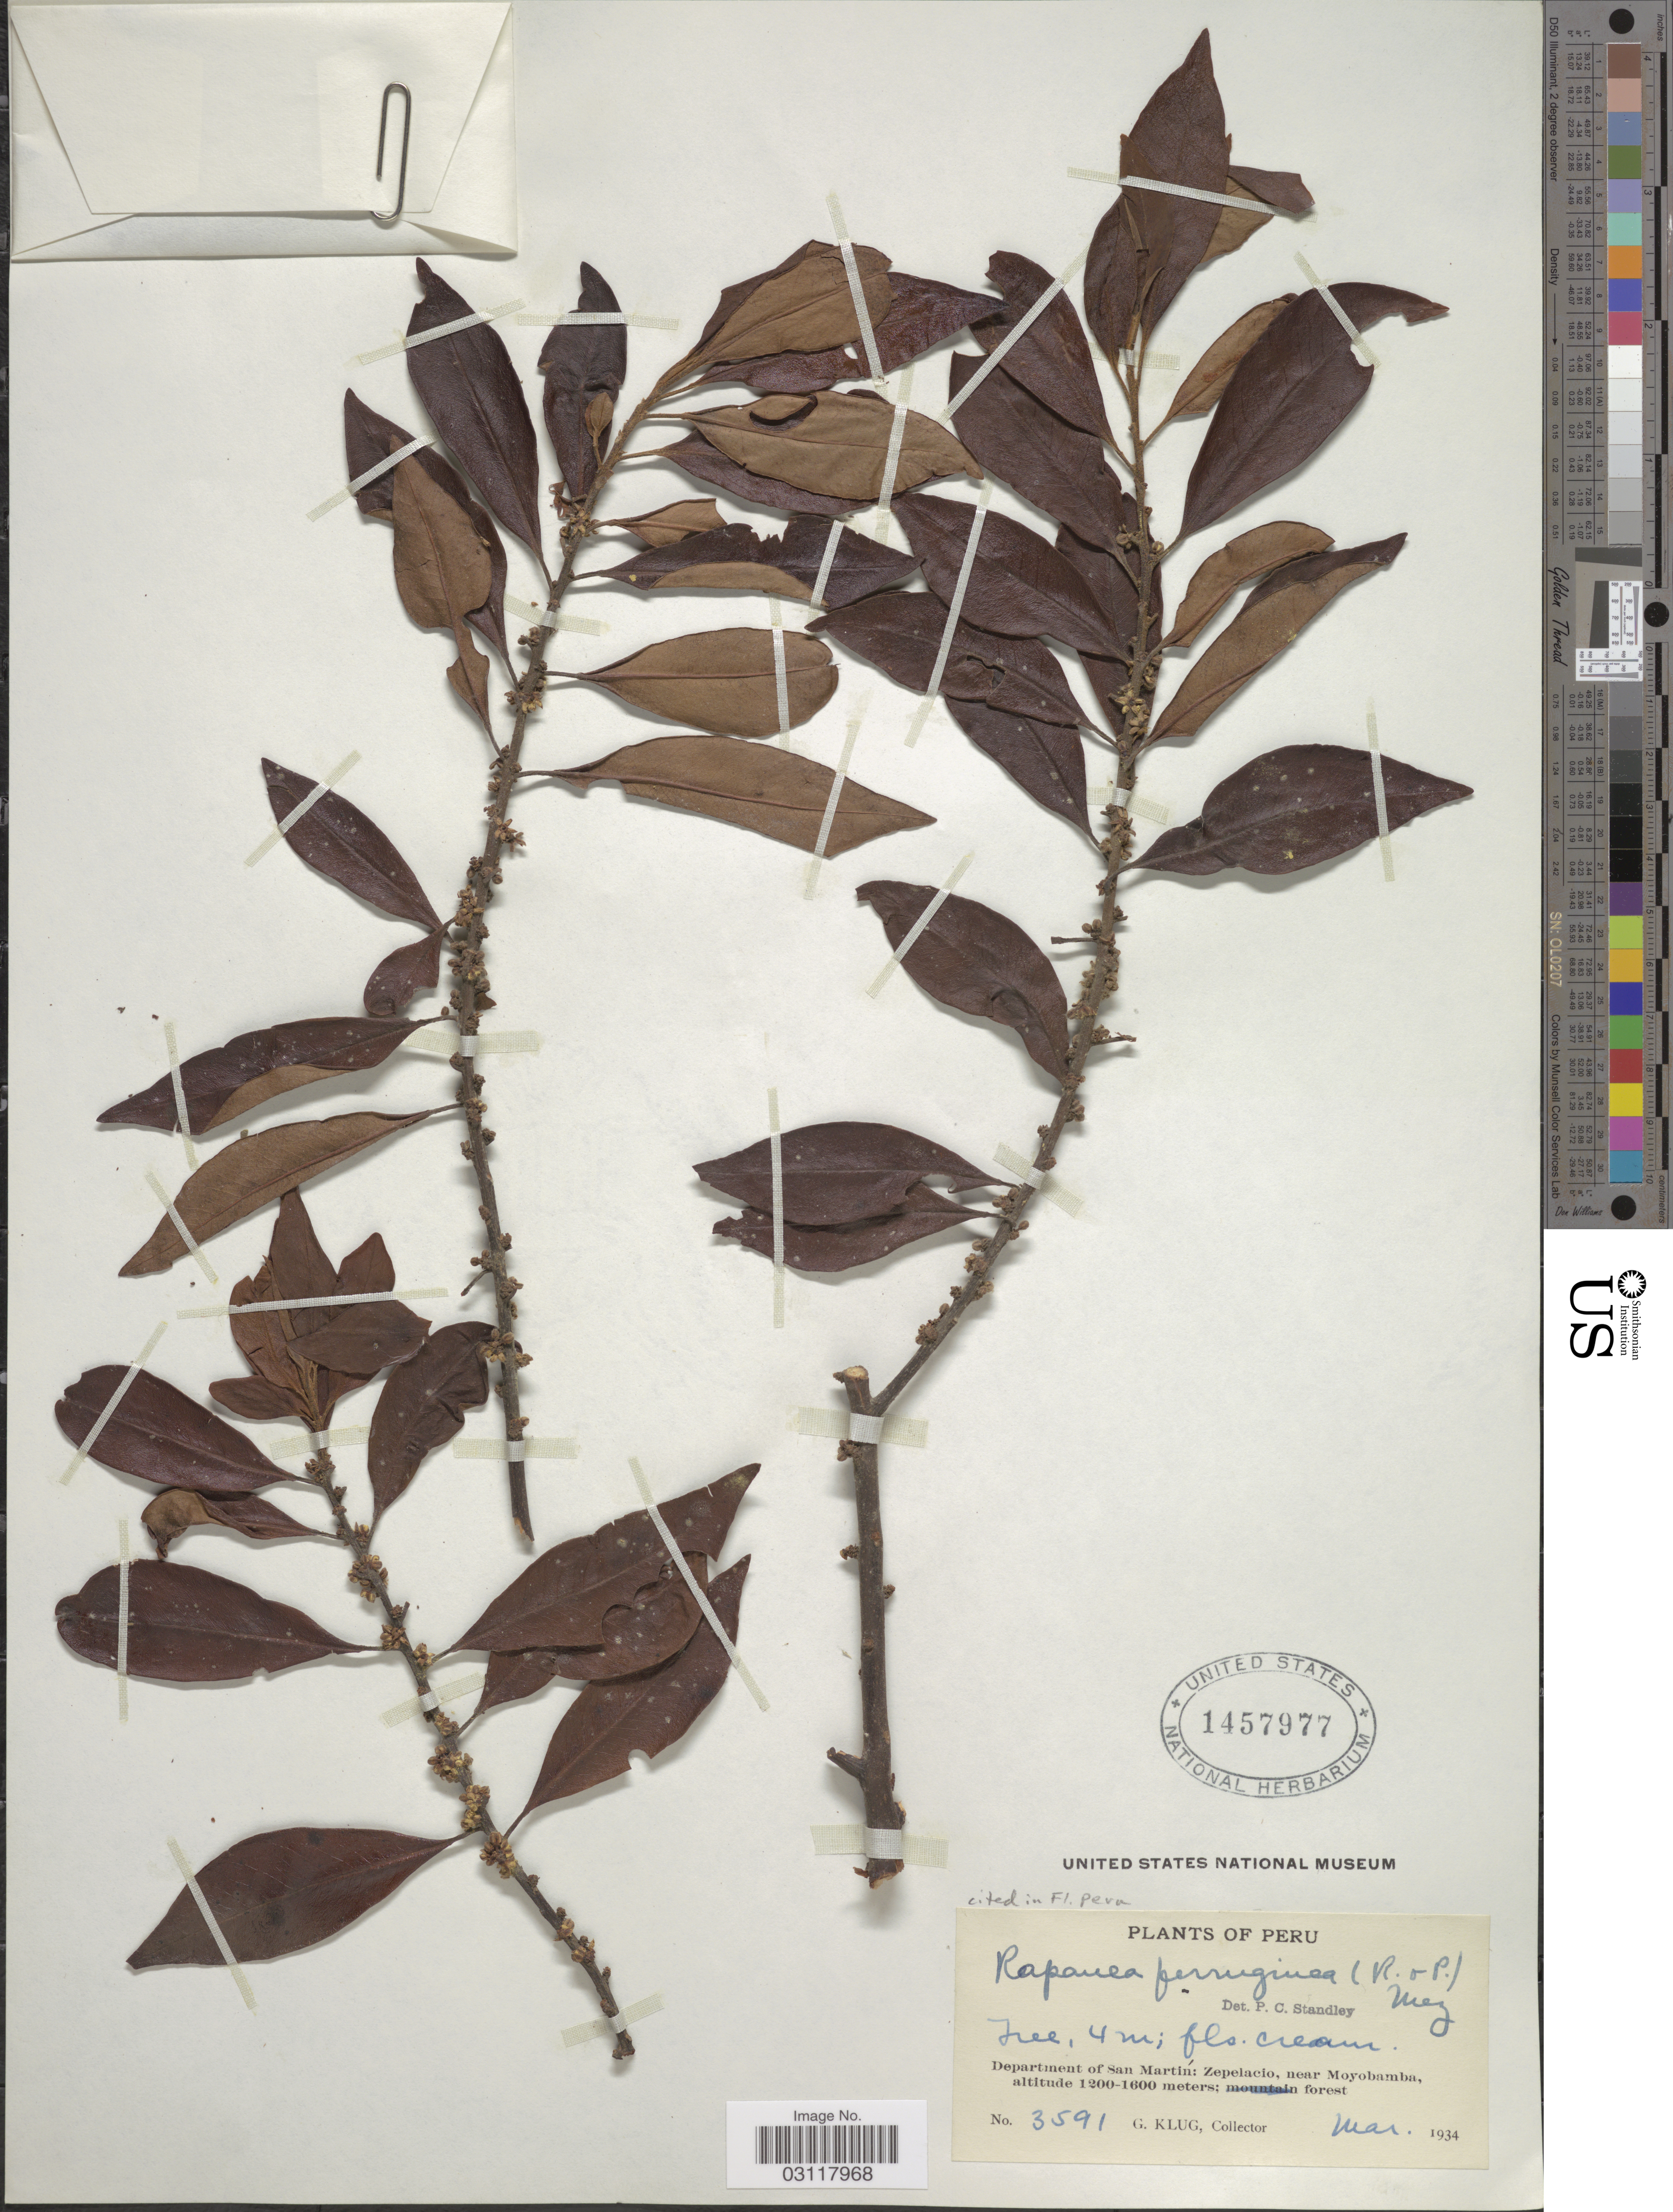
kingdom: Plantae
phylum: Tracheophyta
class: Magnoliopsida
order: Ericales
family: Primulaceae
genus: Rapanea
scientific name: Rapanea ferruginea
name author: (Ruiz & Pav.) Mez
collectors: G. Klug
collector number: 3591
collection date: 1934-03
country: Peru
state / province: San Martín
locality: Department of San Martín: Zepelacio, near Moyobamba.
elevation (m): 1200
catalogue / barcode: US 1457977